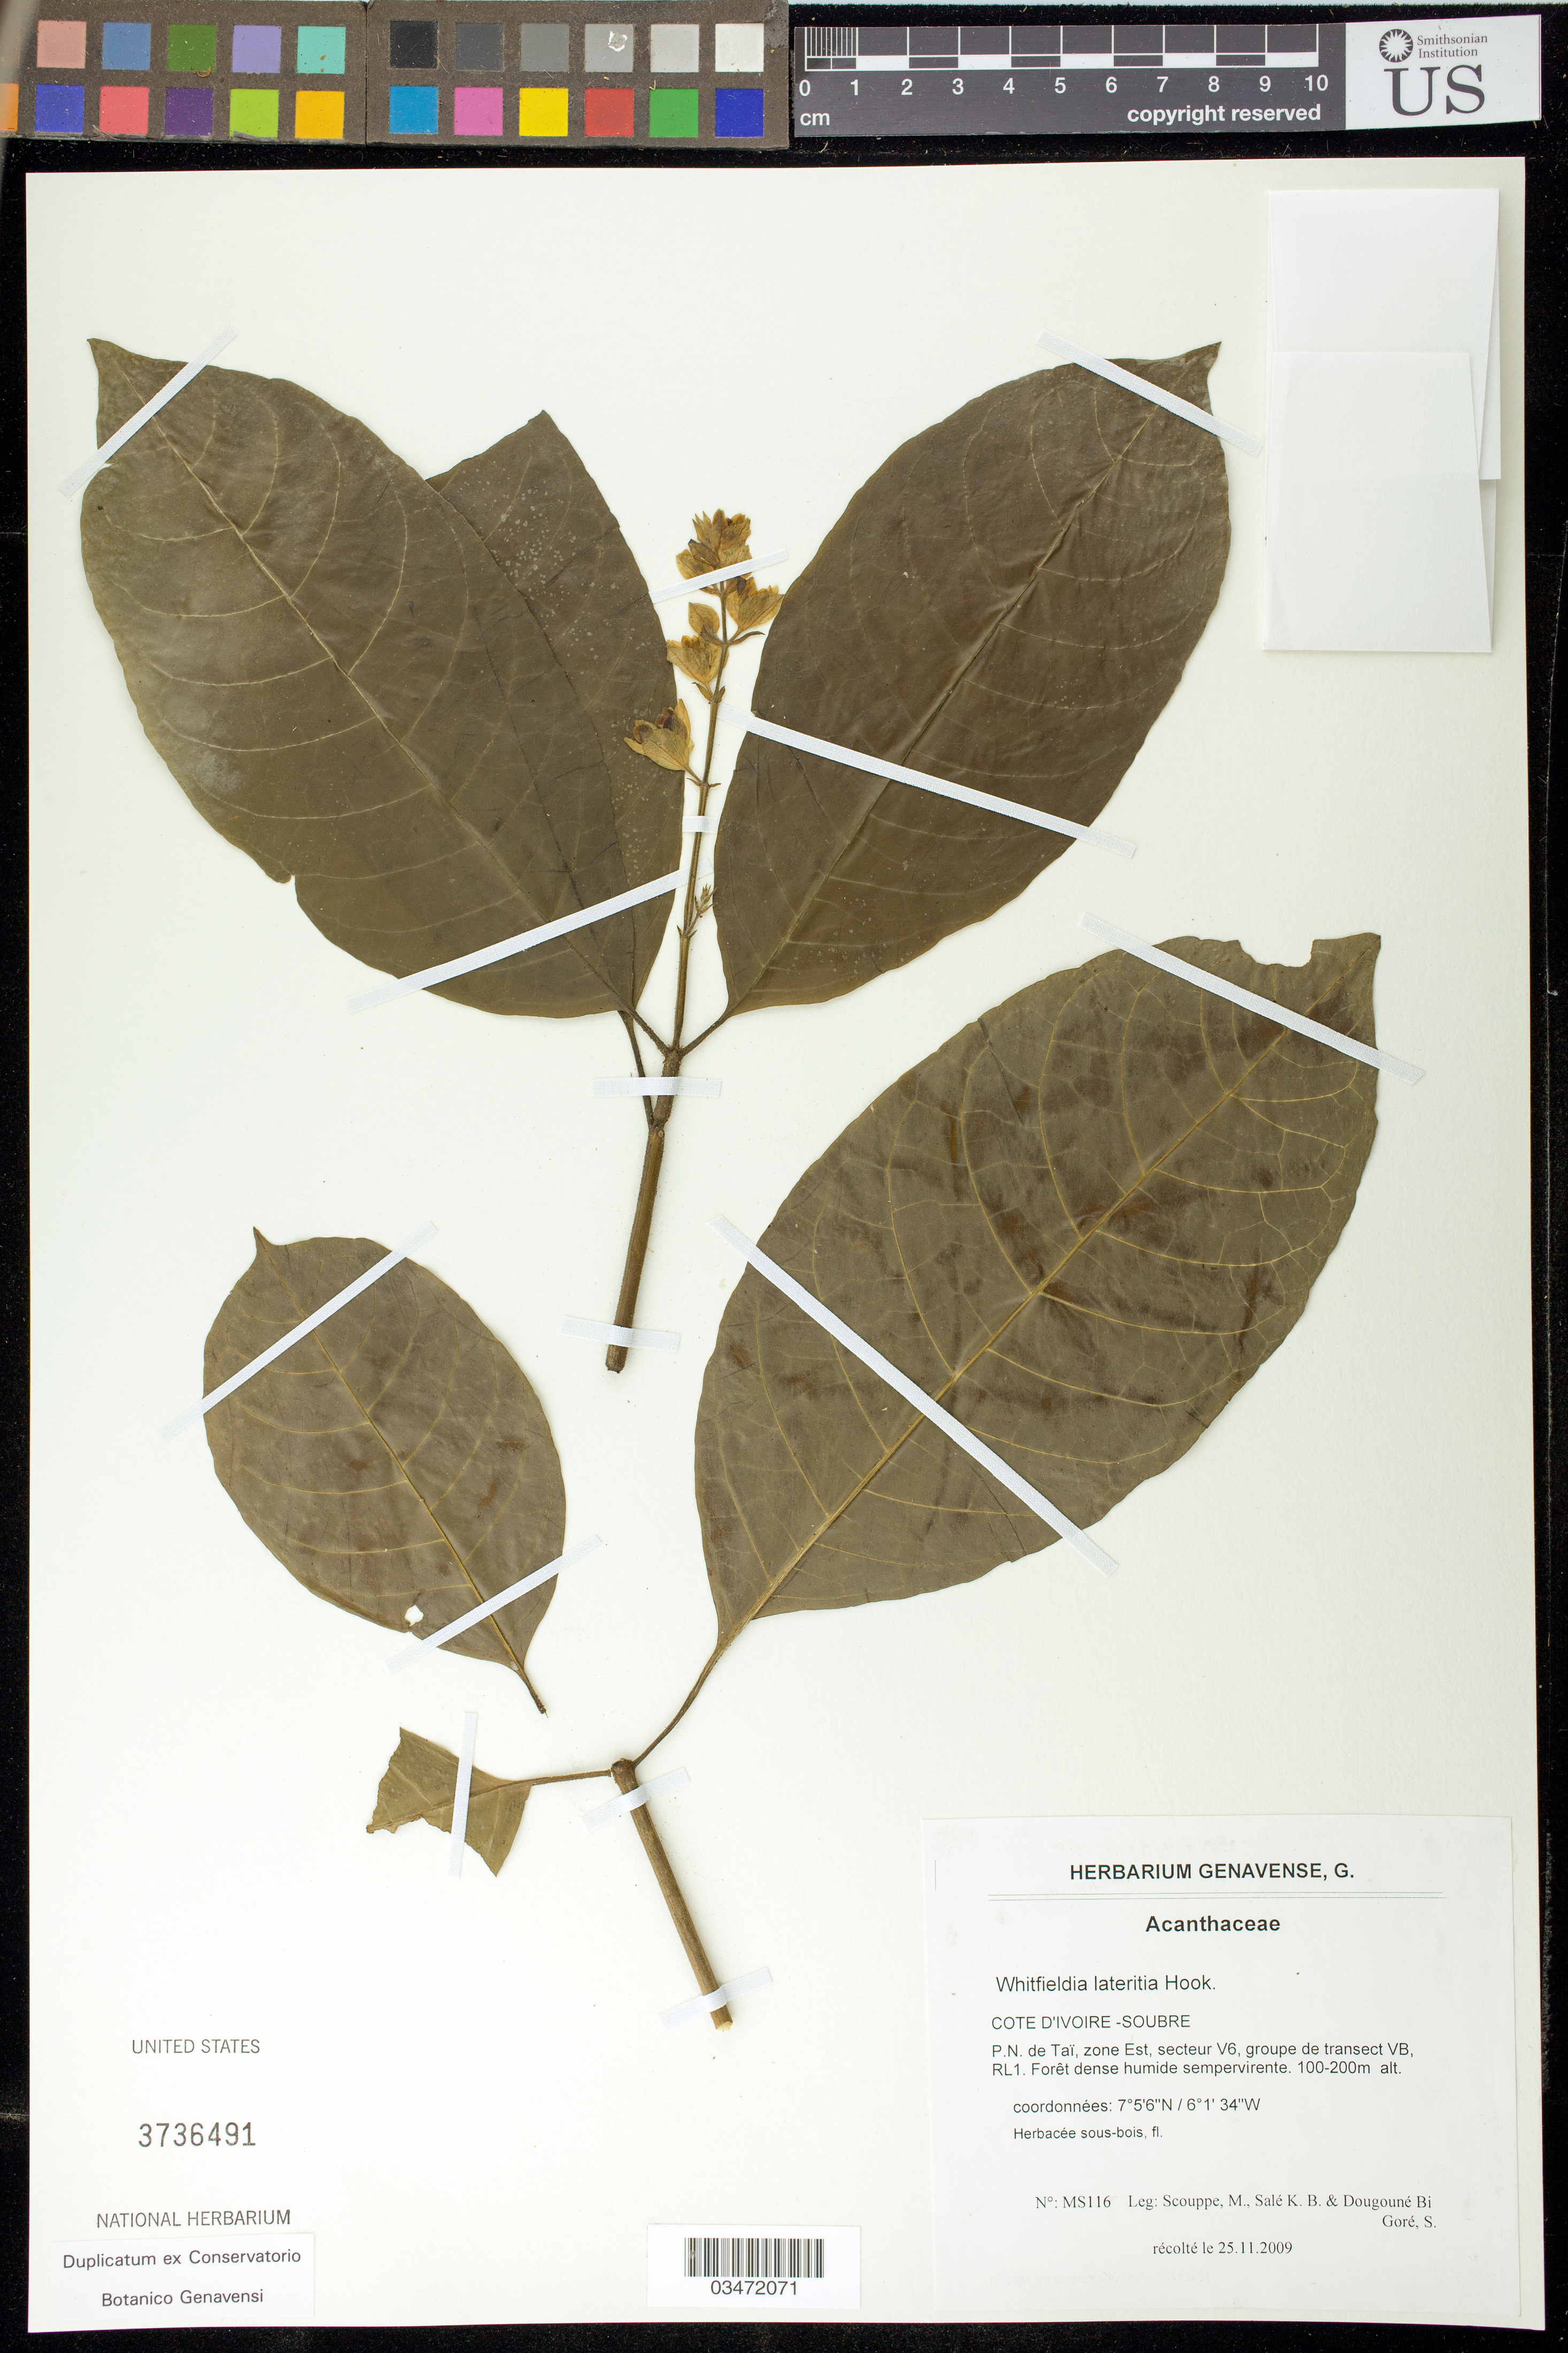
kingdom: Plantae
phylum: Tracheophyta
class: Magnoliopsida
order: Lamiales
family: Acanthaceae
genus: Whitfieldia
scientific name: Whitfieldia lateritia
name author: Hook.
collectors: M. Scouppe, K. Sale & S. Dougoné Bi Gore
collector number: MS116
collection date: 2009-11-25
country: Ivory Coast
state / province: Bas-Sassandra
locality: Soubre. P.N. de Taï, zone Est, secteur V6, groupe de transect VB, RL1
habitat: Forêt dense humide sempervirente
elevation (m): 100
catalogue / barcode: US 3736491